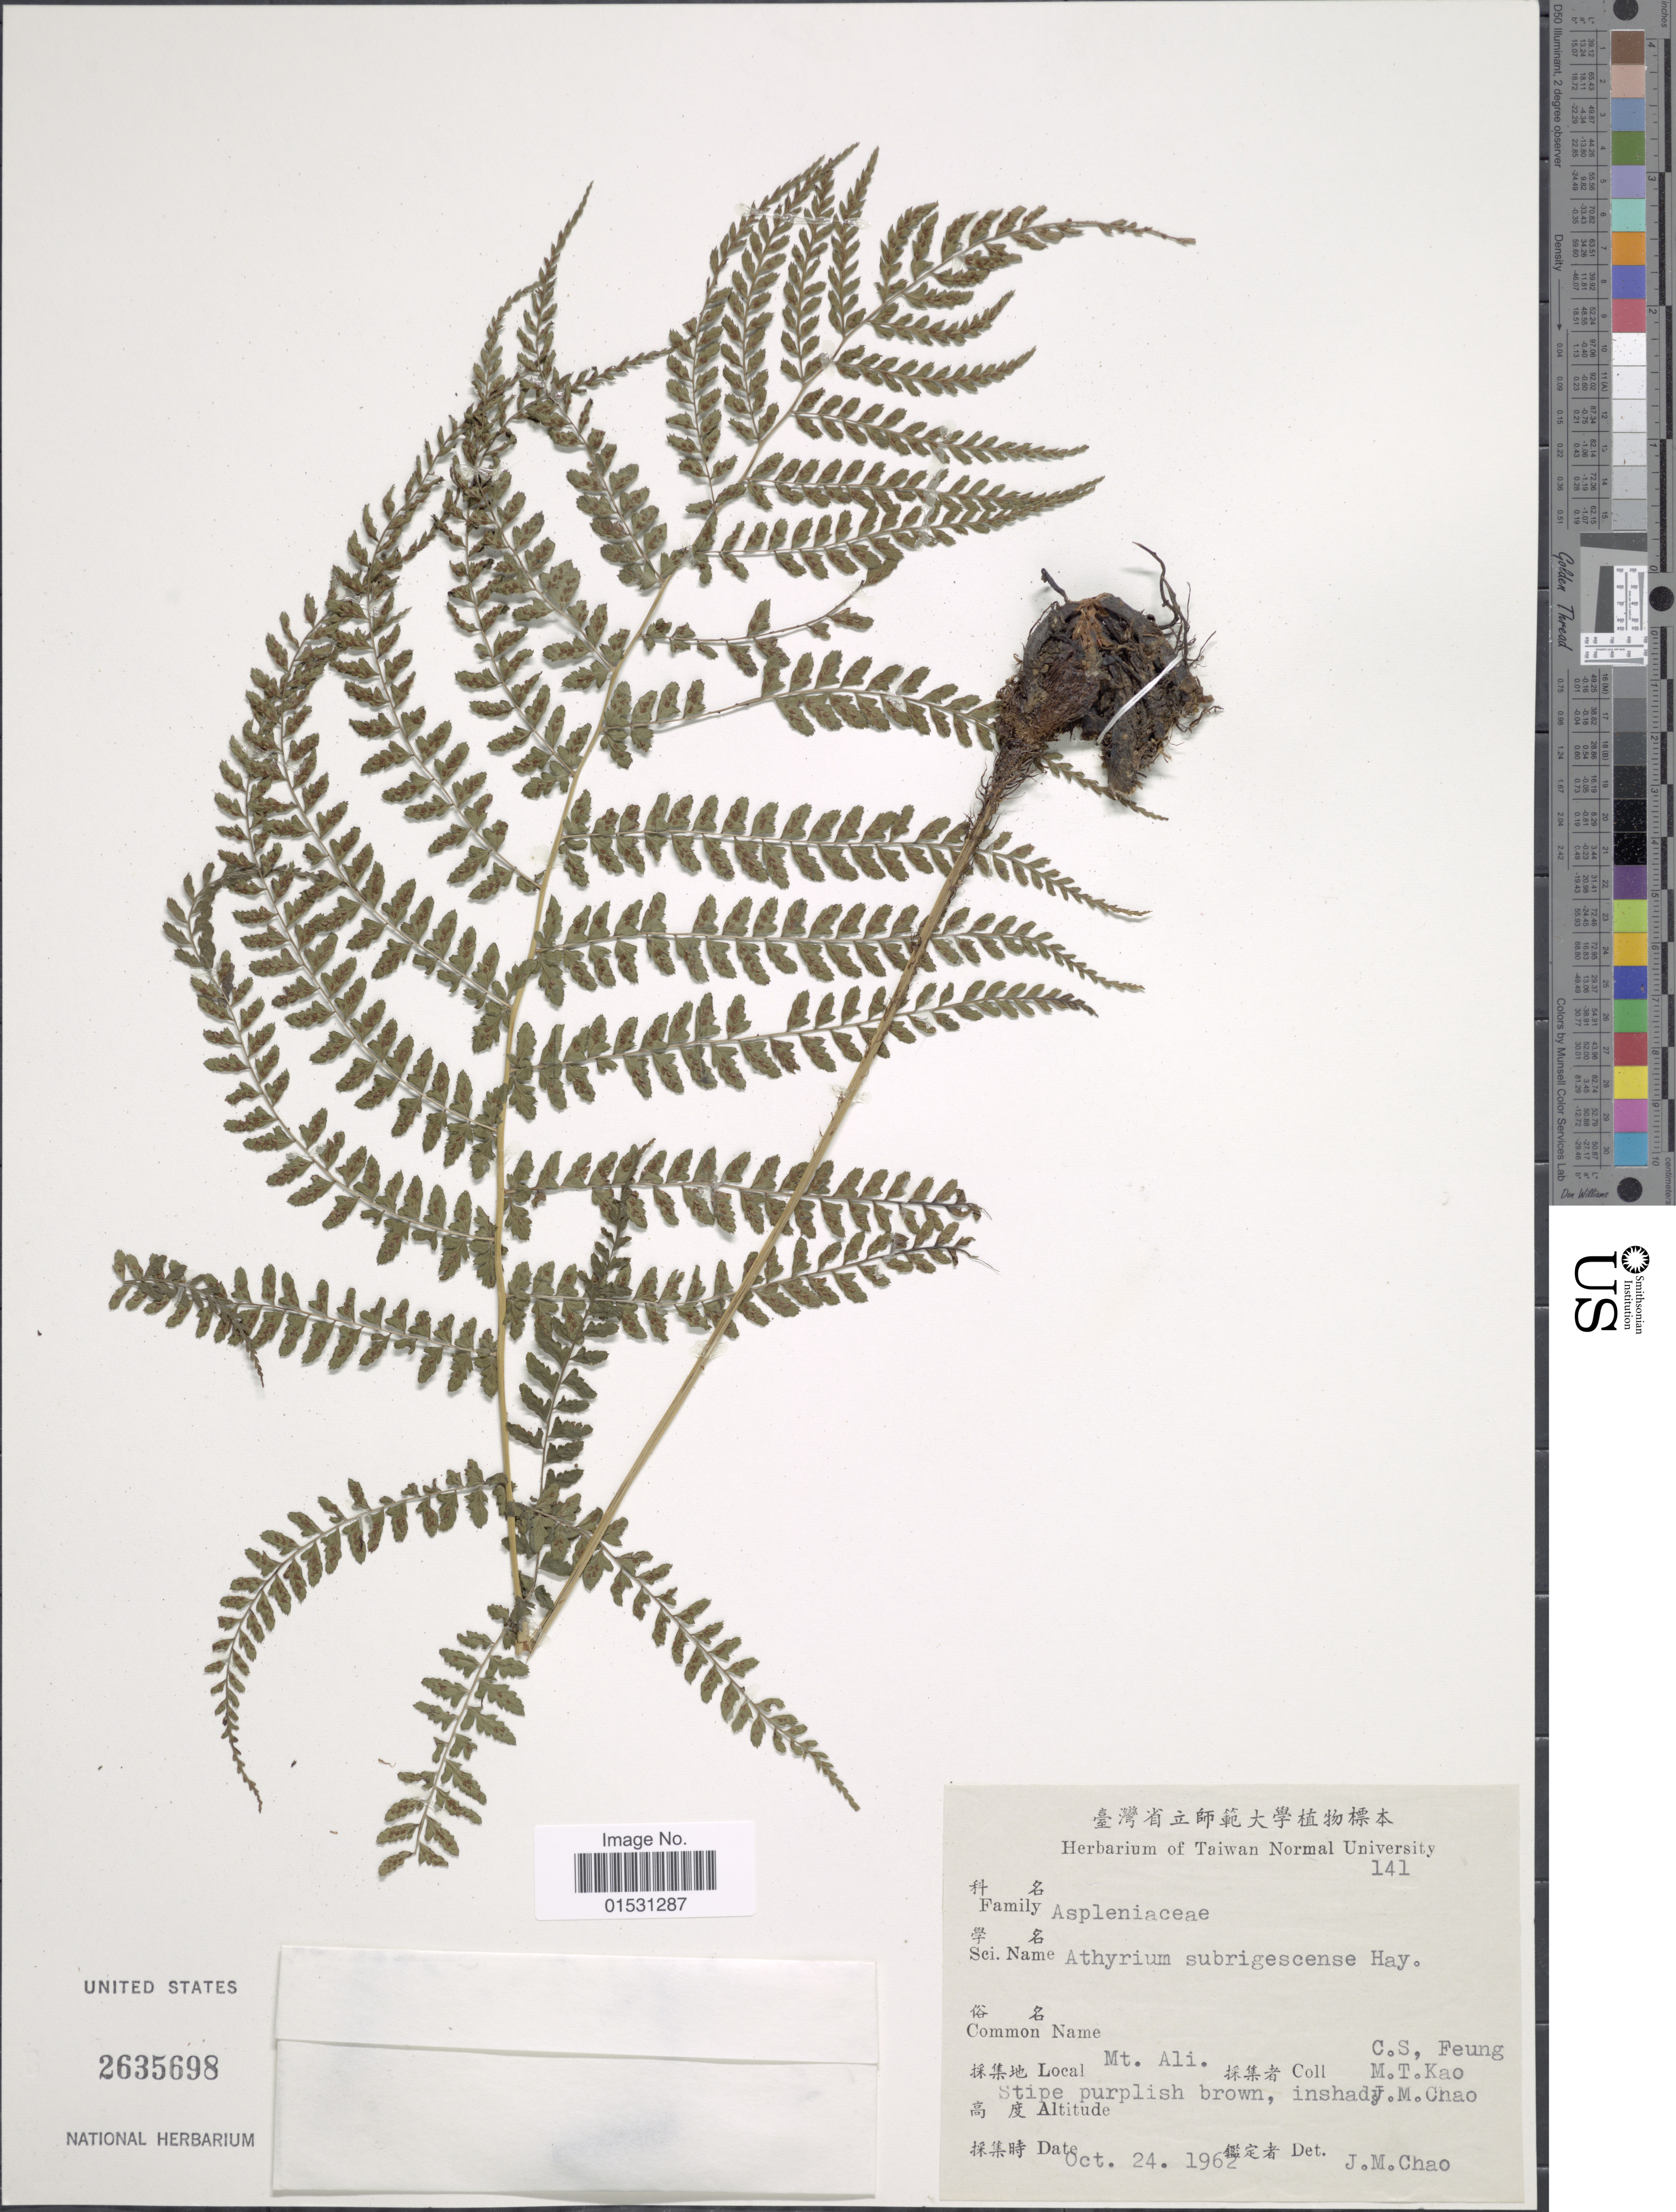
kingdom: Plantae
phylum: Tracheophyta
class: Polypodiopsida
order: Polypodiales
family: Athyriaceae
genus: Athyrium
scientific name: Athyrium subrigescens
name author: Sa. Kurata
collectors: M. T. Kao, C. Feung & J. Chao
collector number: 141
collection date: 1962-10-24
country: Taiwan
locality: Mt. Ali.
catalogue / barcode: US 2635698